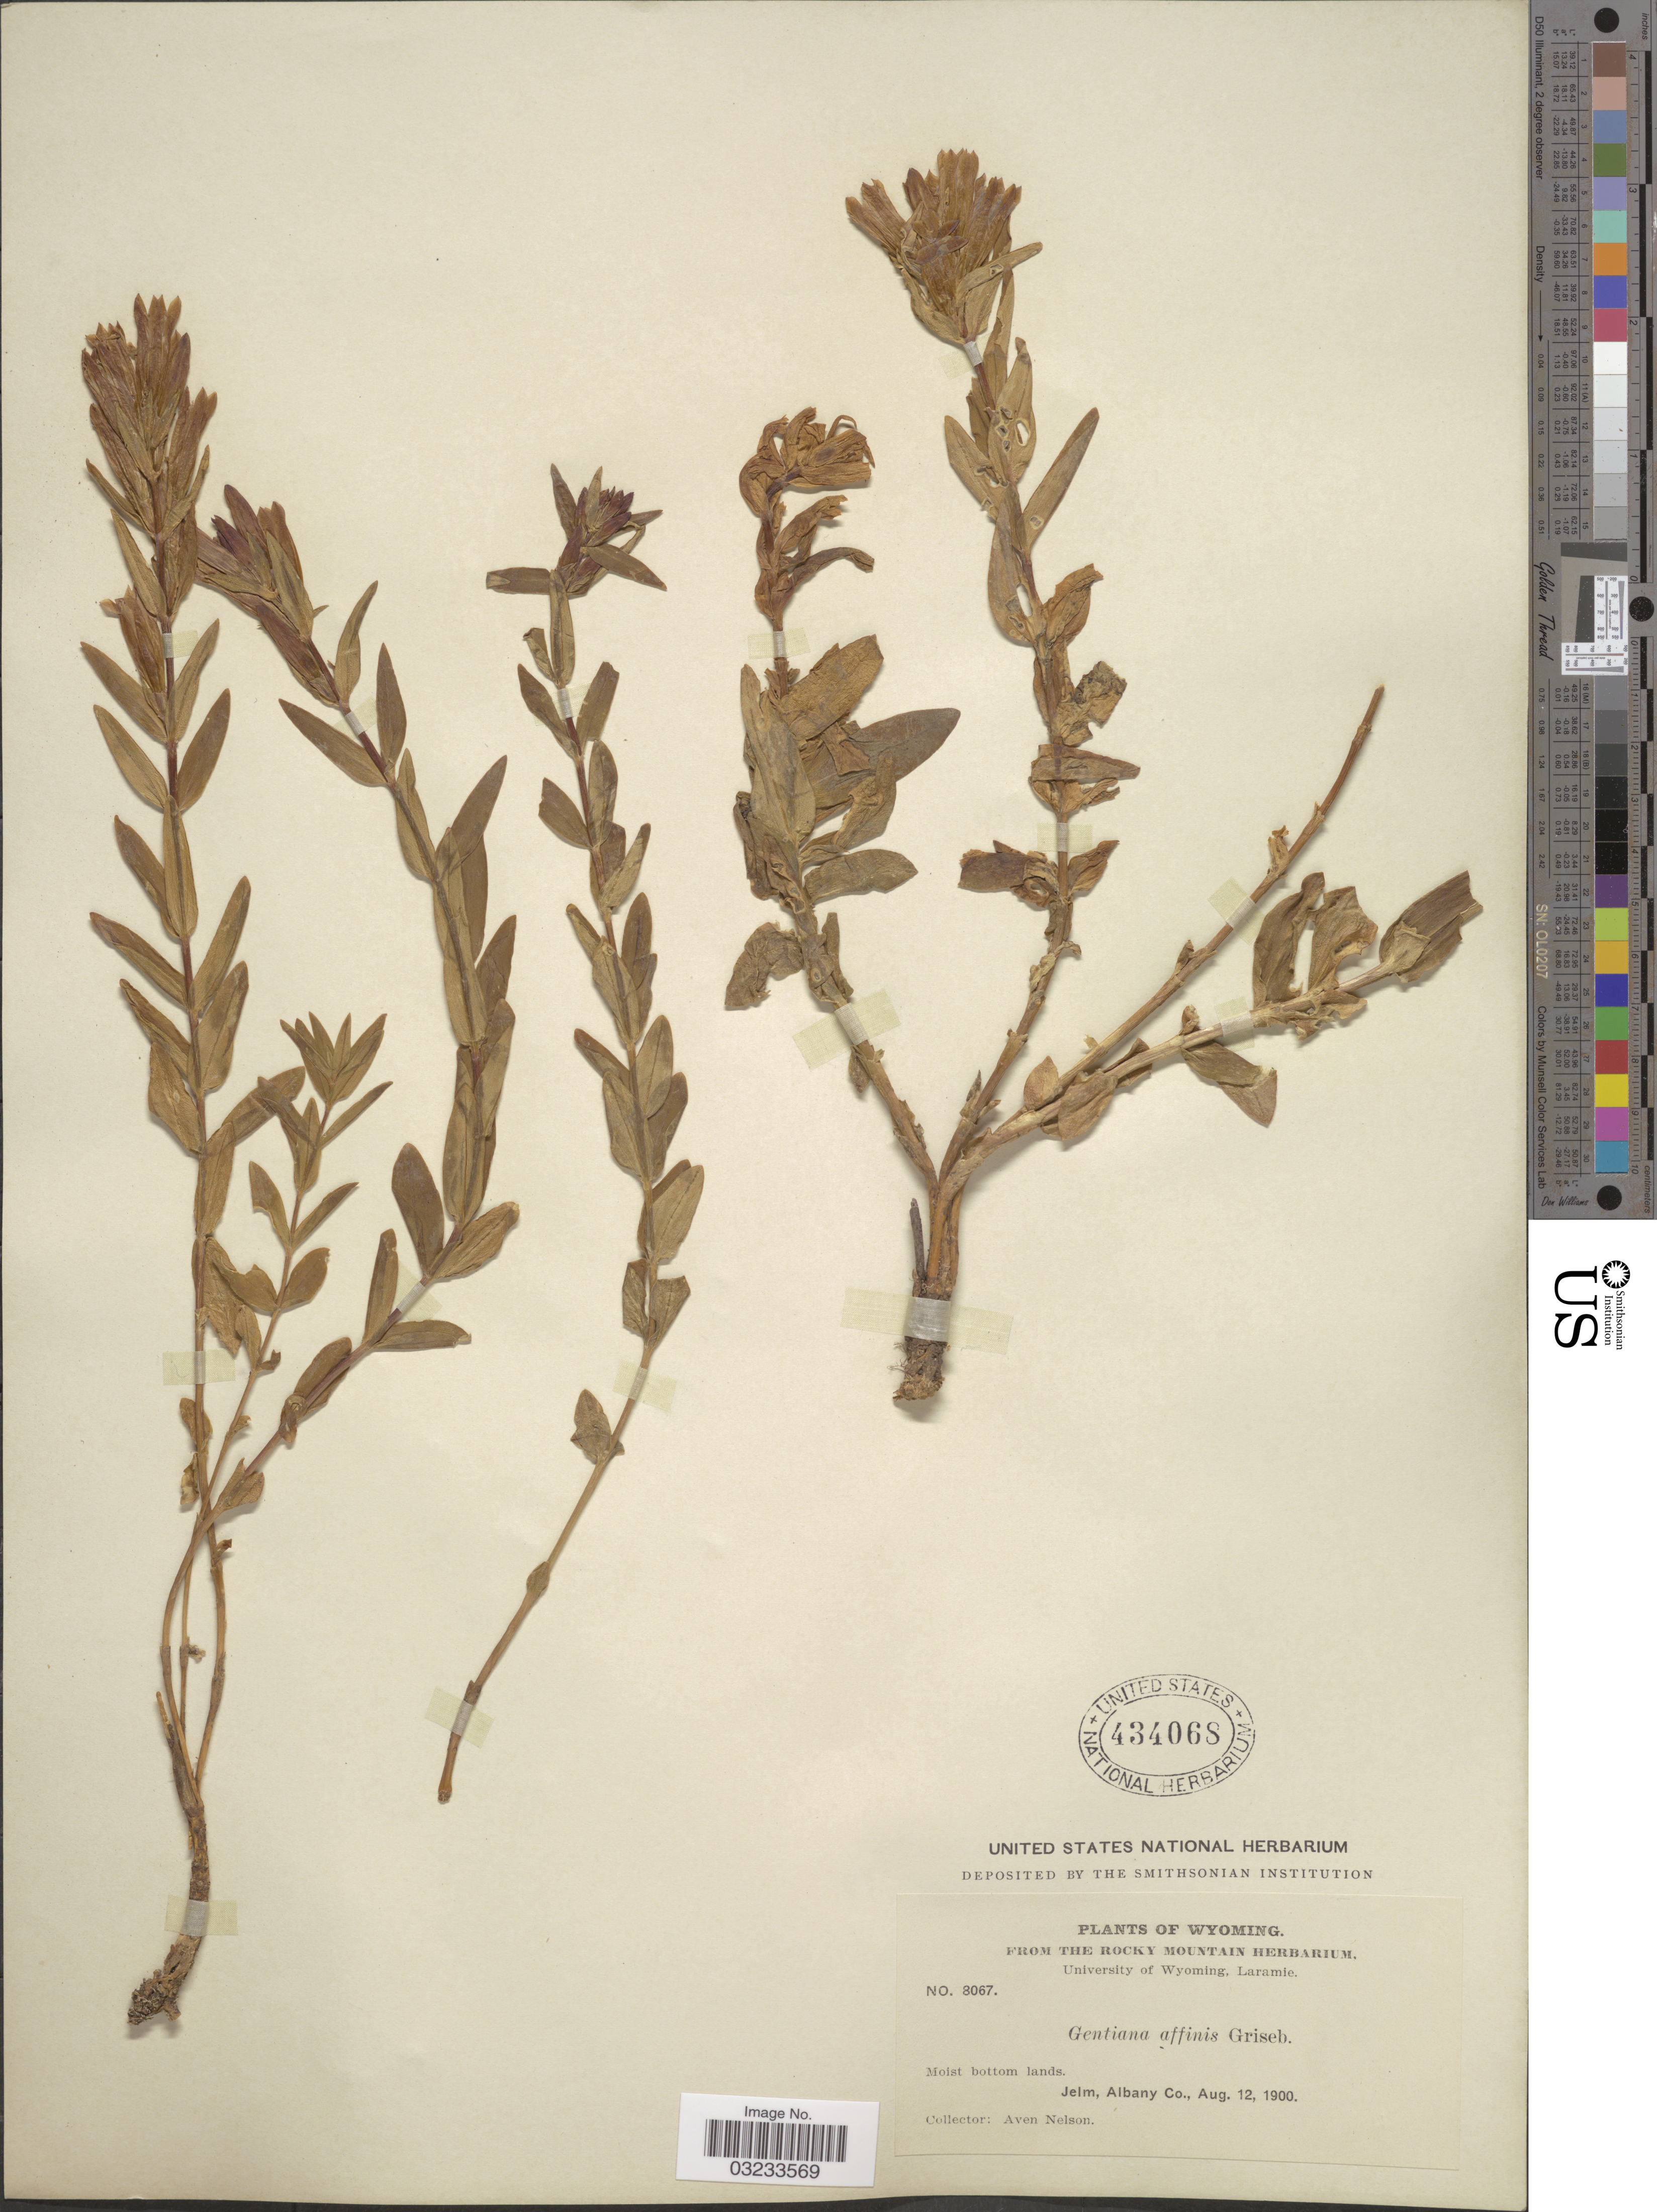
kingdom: Plantae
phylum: Tracheophyta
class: Magnoliopsida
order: Gentianales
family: Gentianaceae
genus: Gentiana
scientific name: Gentiana affinis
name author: Griseb.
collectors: A. Nelson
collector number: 8067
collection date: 1900-08-12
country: United States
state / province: Wyoming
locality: Jelm, Albany Co.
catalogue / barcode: US 434068